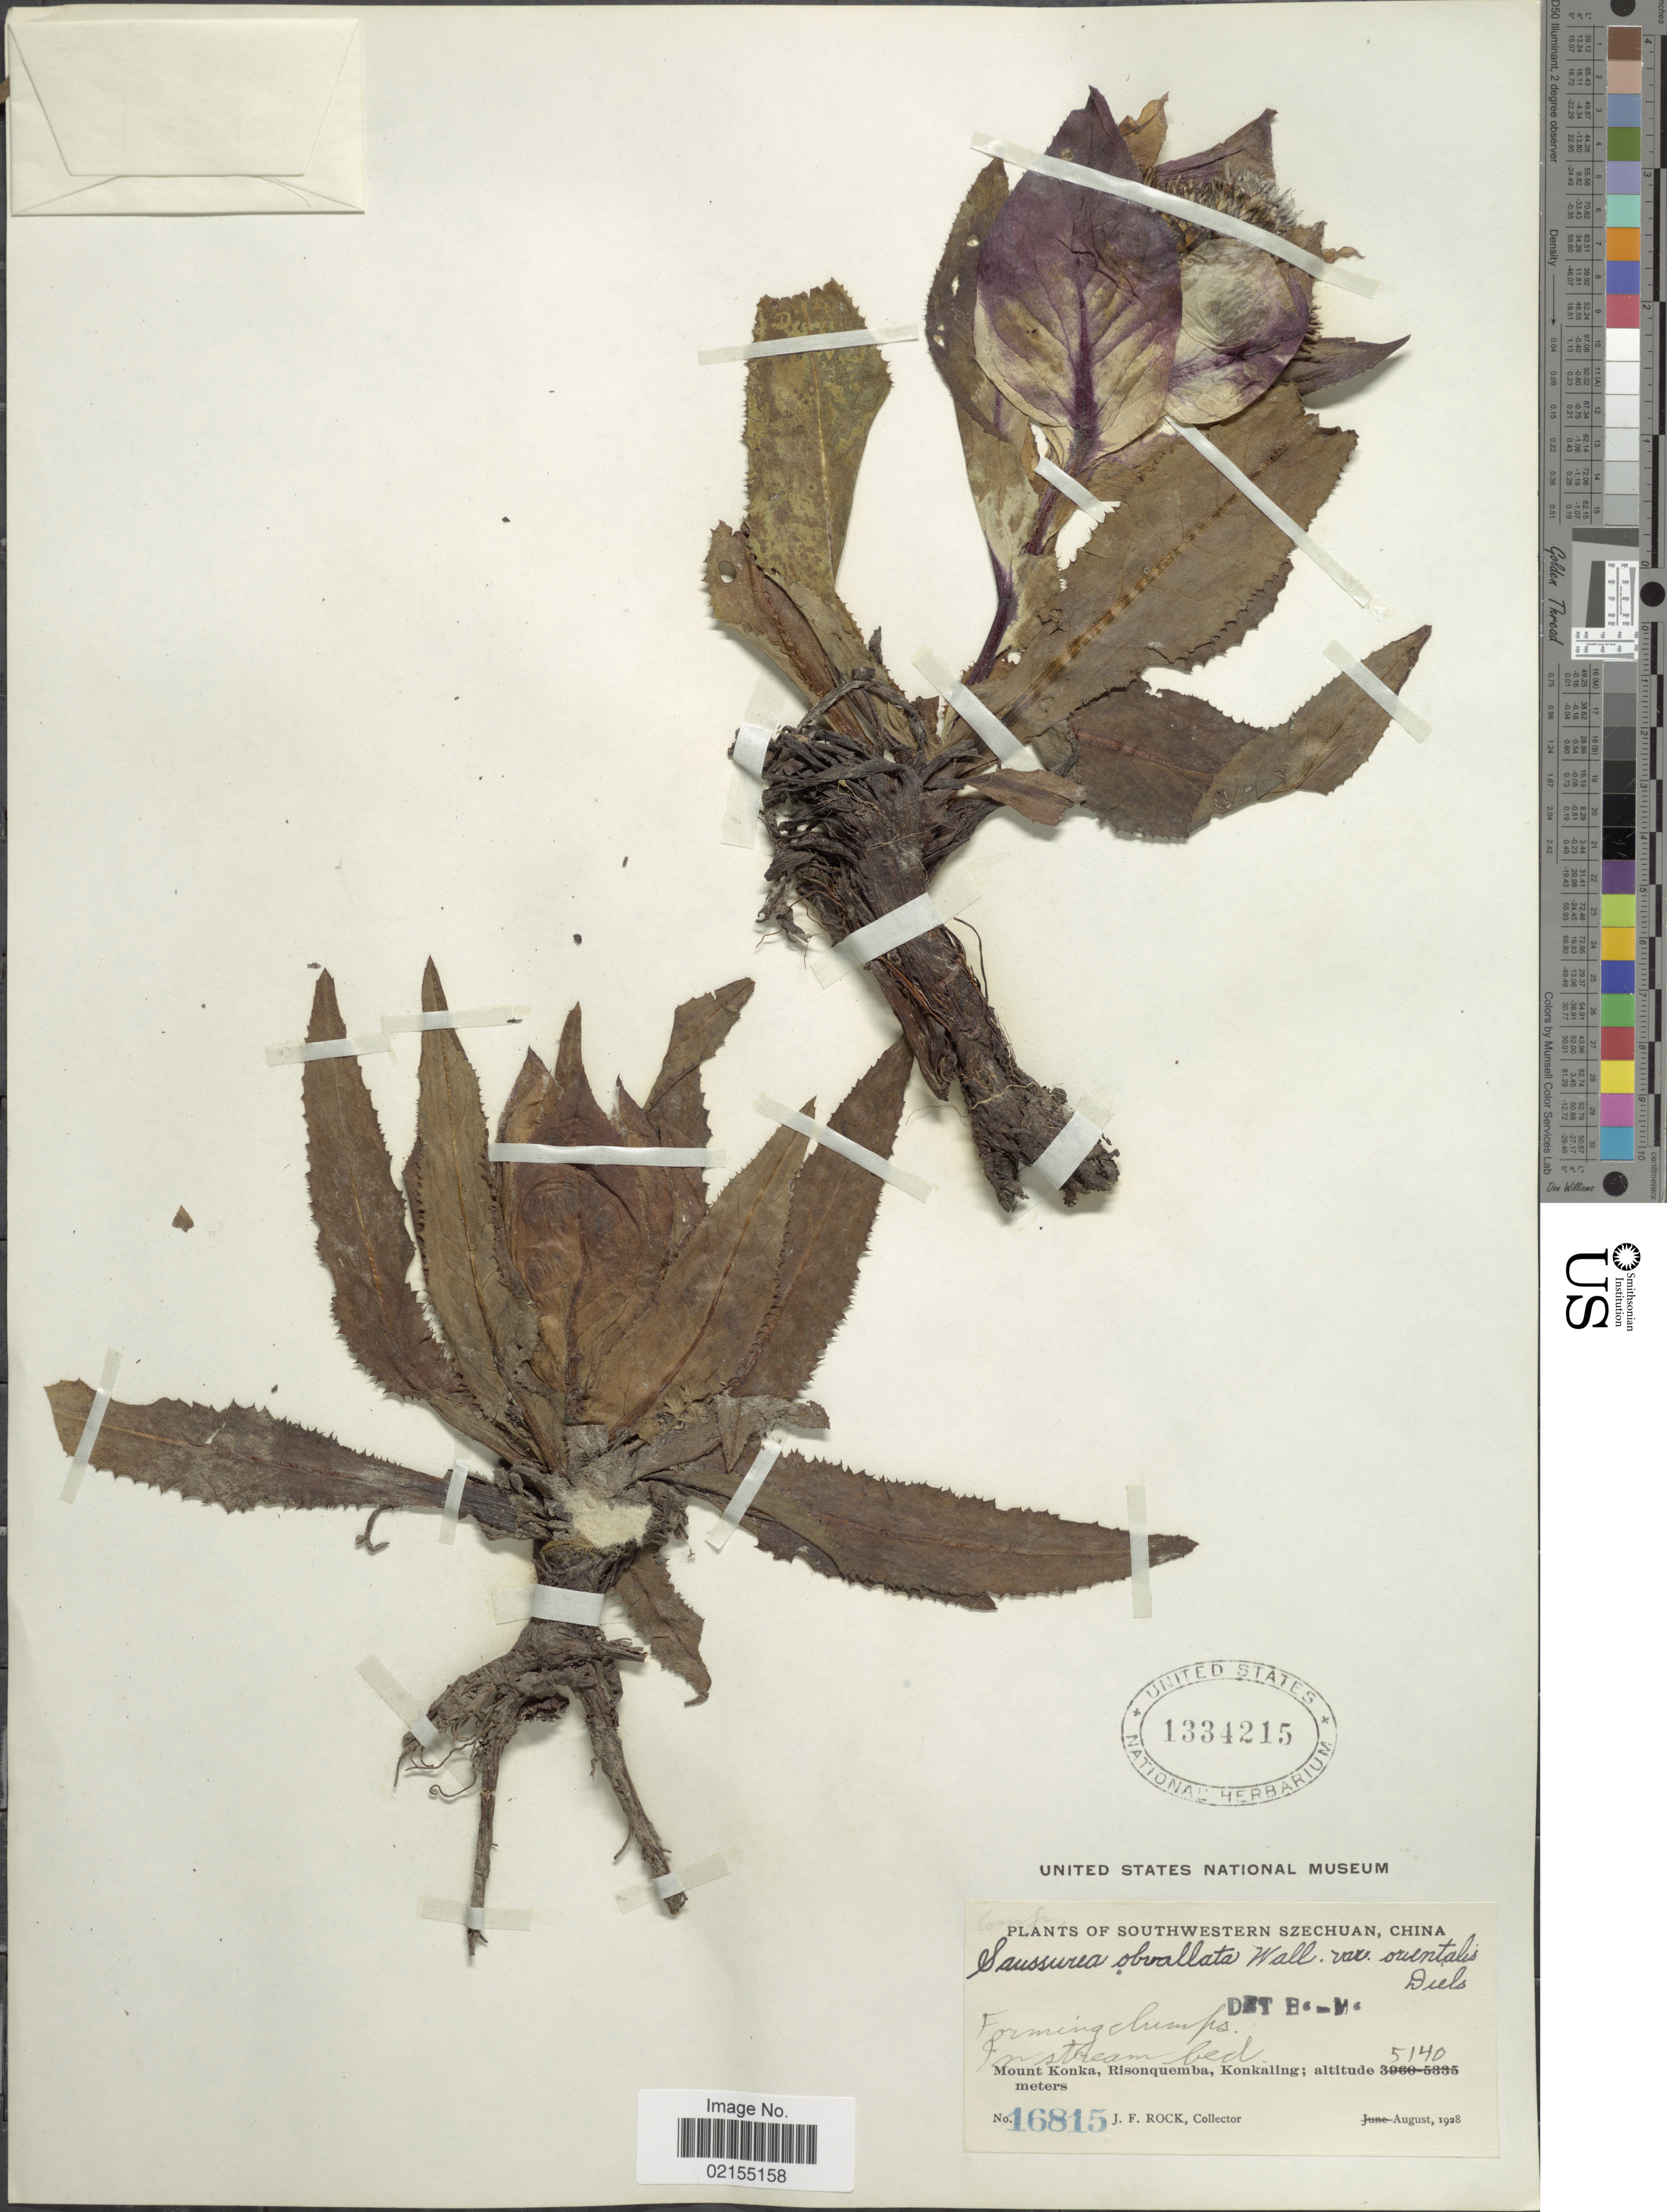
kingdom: Plantae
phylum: Tracheophyta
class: Magnoliopsida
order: Asterales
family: Asteraceae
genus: Saussurea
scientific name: Saussurea obvallata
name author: (DC.) Edgew.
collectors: J. Rock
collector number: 16815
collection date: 1928-08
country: China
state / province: Sichuan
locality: Southwestern Szechuan, China, Mount Konka, Risonquemba, Konkaling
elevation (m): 5140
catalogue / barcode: US 1334215